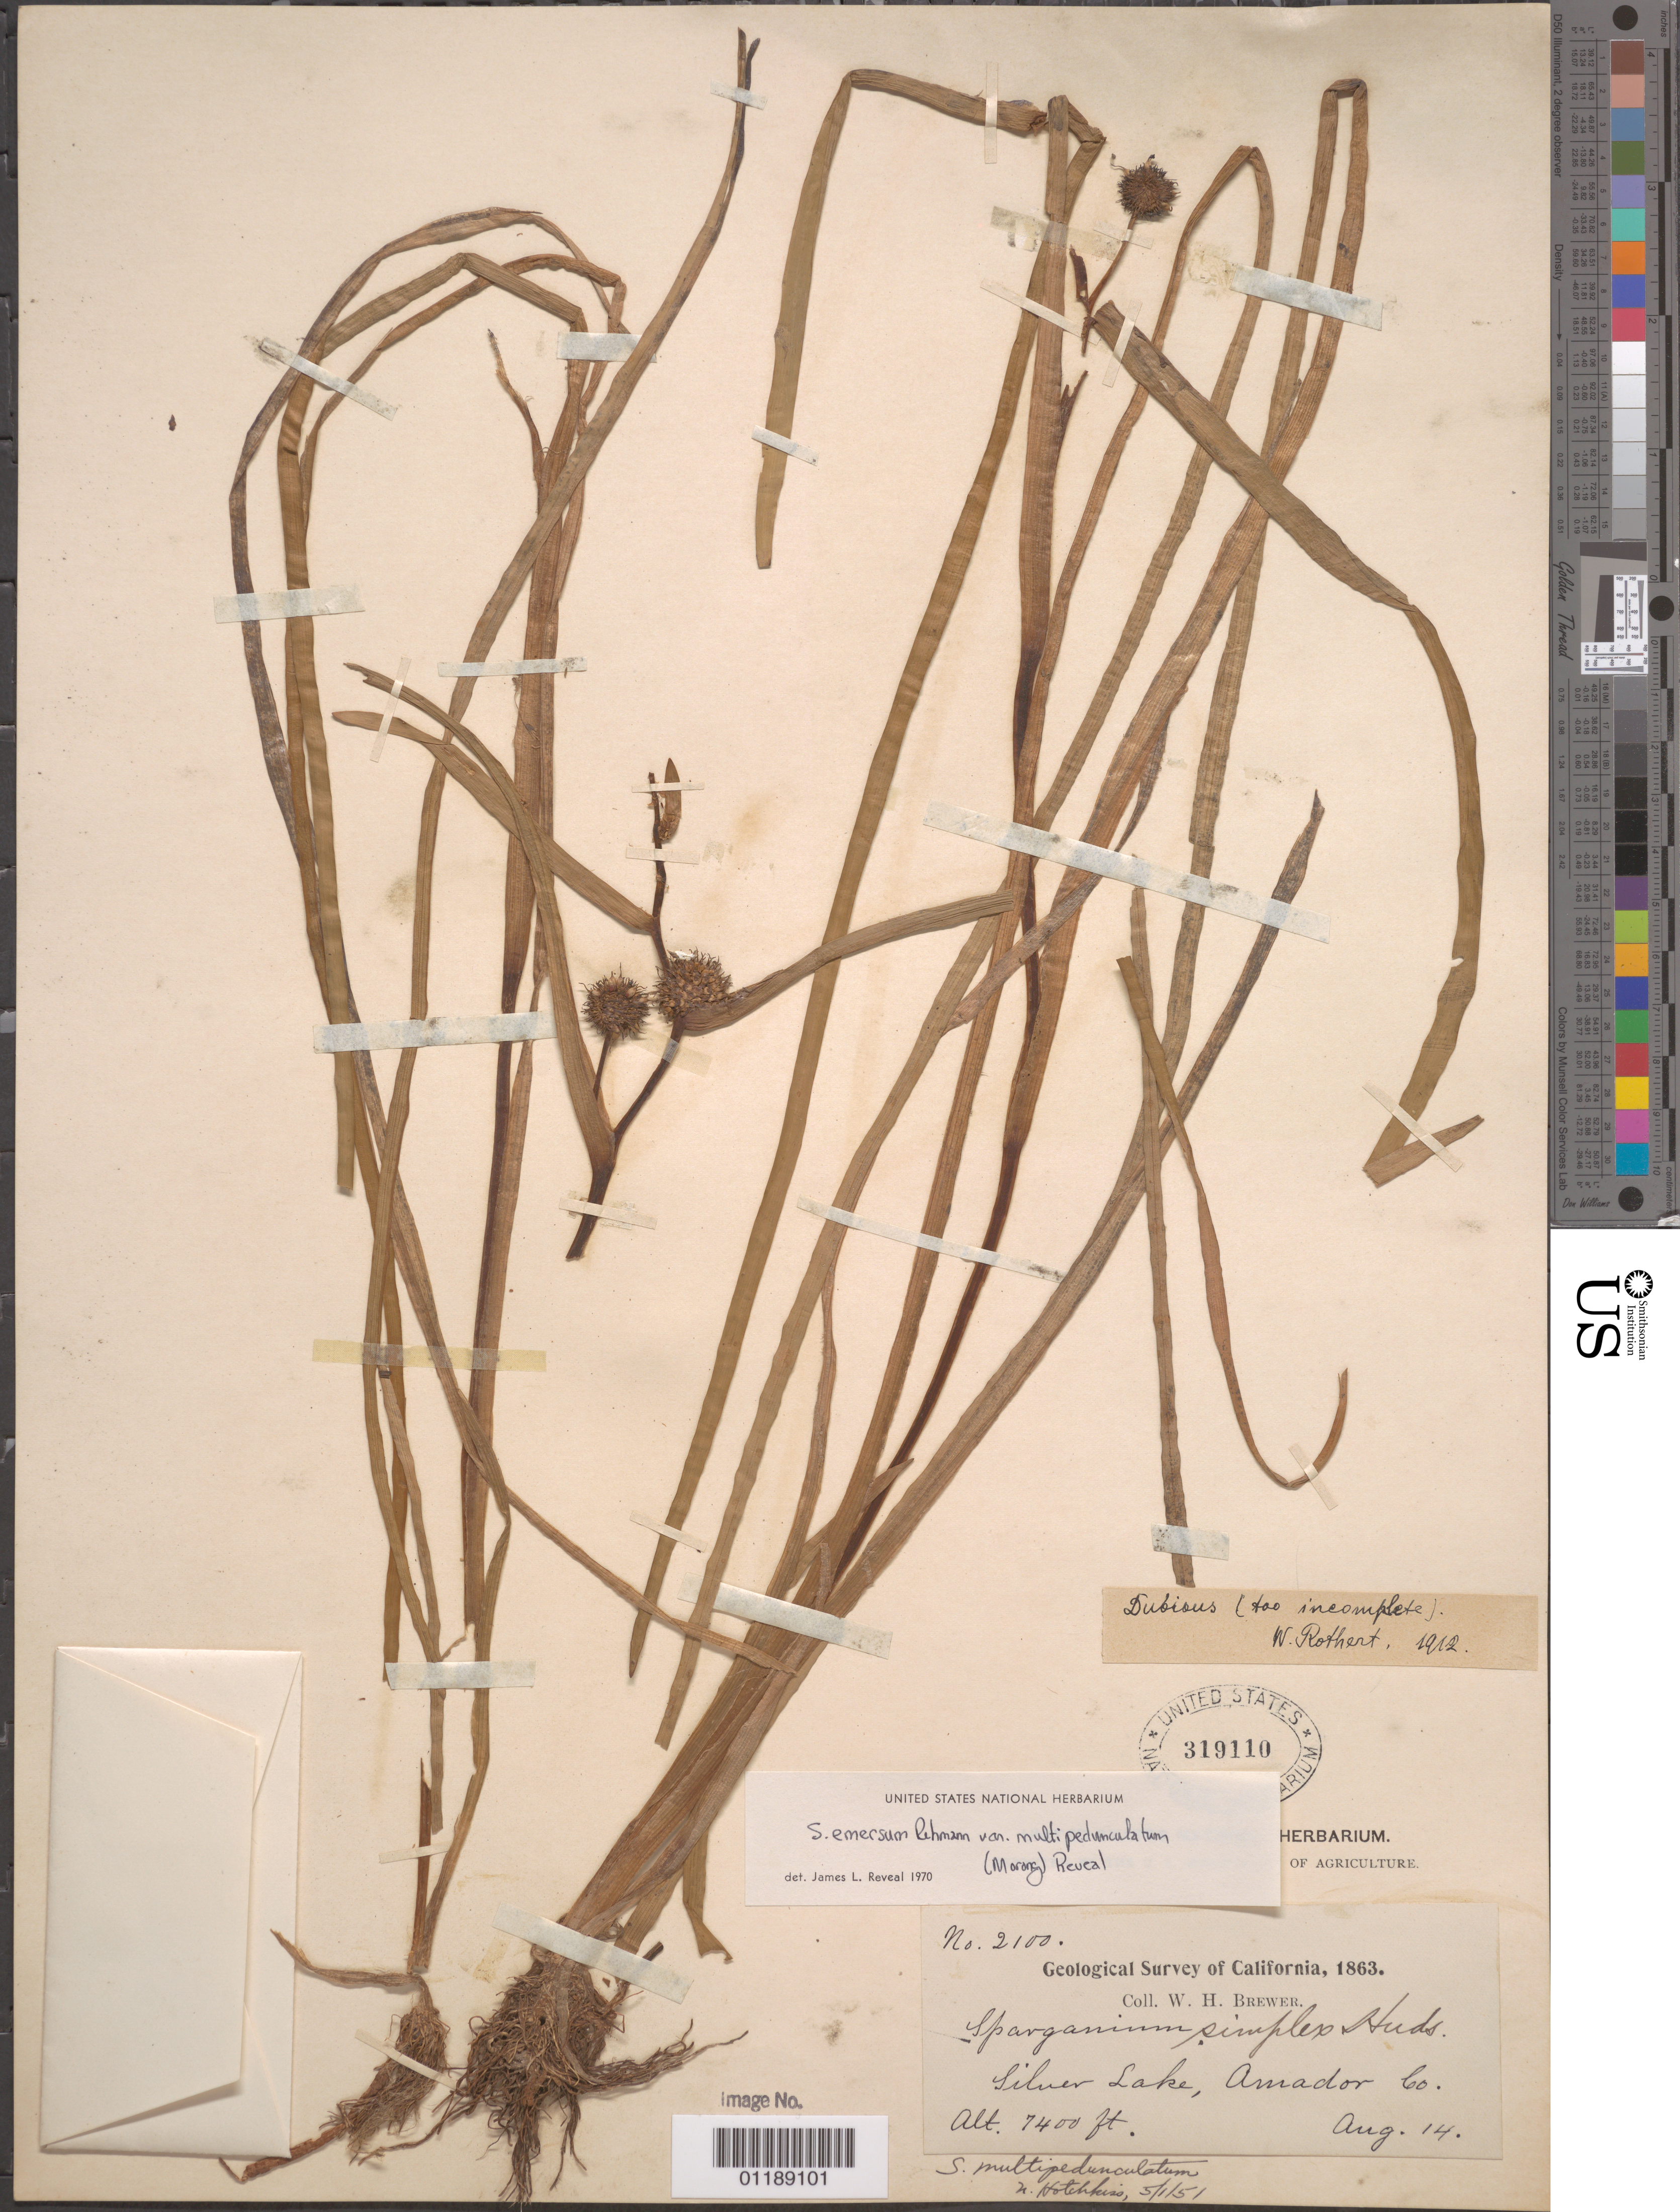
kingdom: Plantae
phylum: Tracheophyta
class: Liliopsida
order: Poales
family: Typhaceae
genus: Sparganium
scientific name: Sparganium emersum var. multipedunculatum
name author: (Morong) Reveal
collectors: W. H. Brewer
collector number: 2100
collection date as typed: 14 Aug 1863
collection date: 1863-08-14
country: United States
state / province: California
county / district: Amador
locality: Silver Lake.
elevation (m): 2256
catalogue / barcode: US 319110